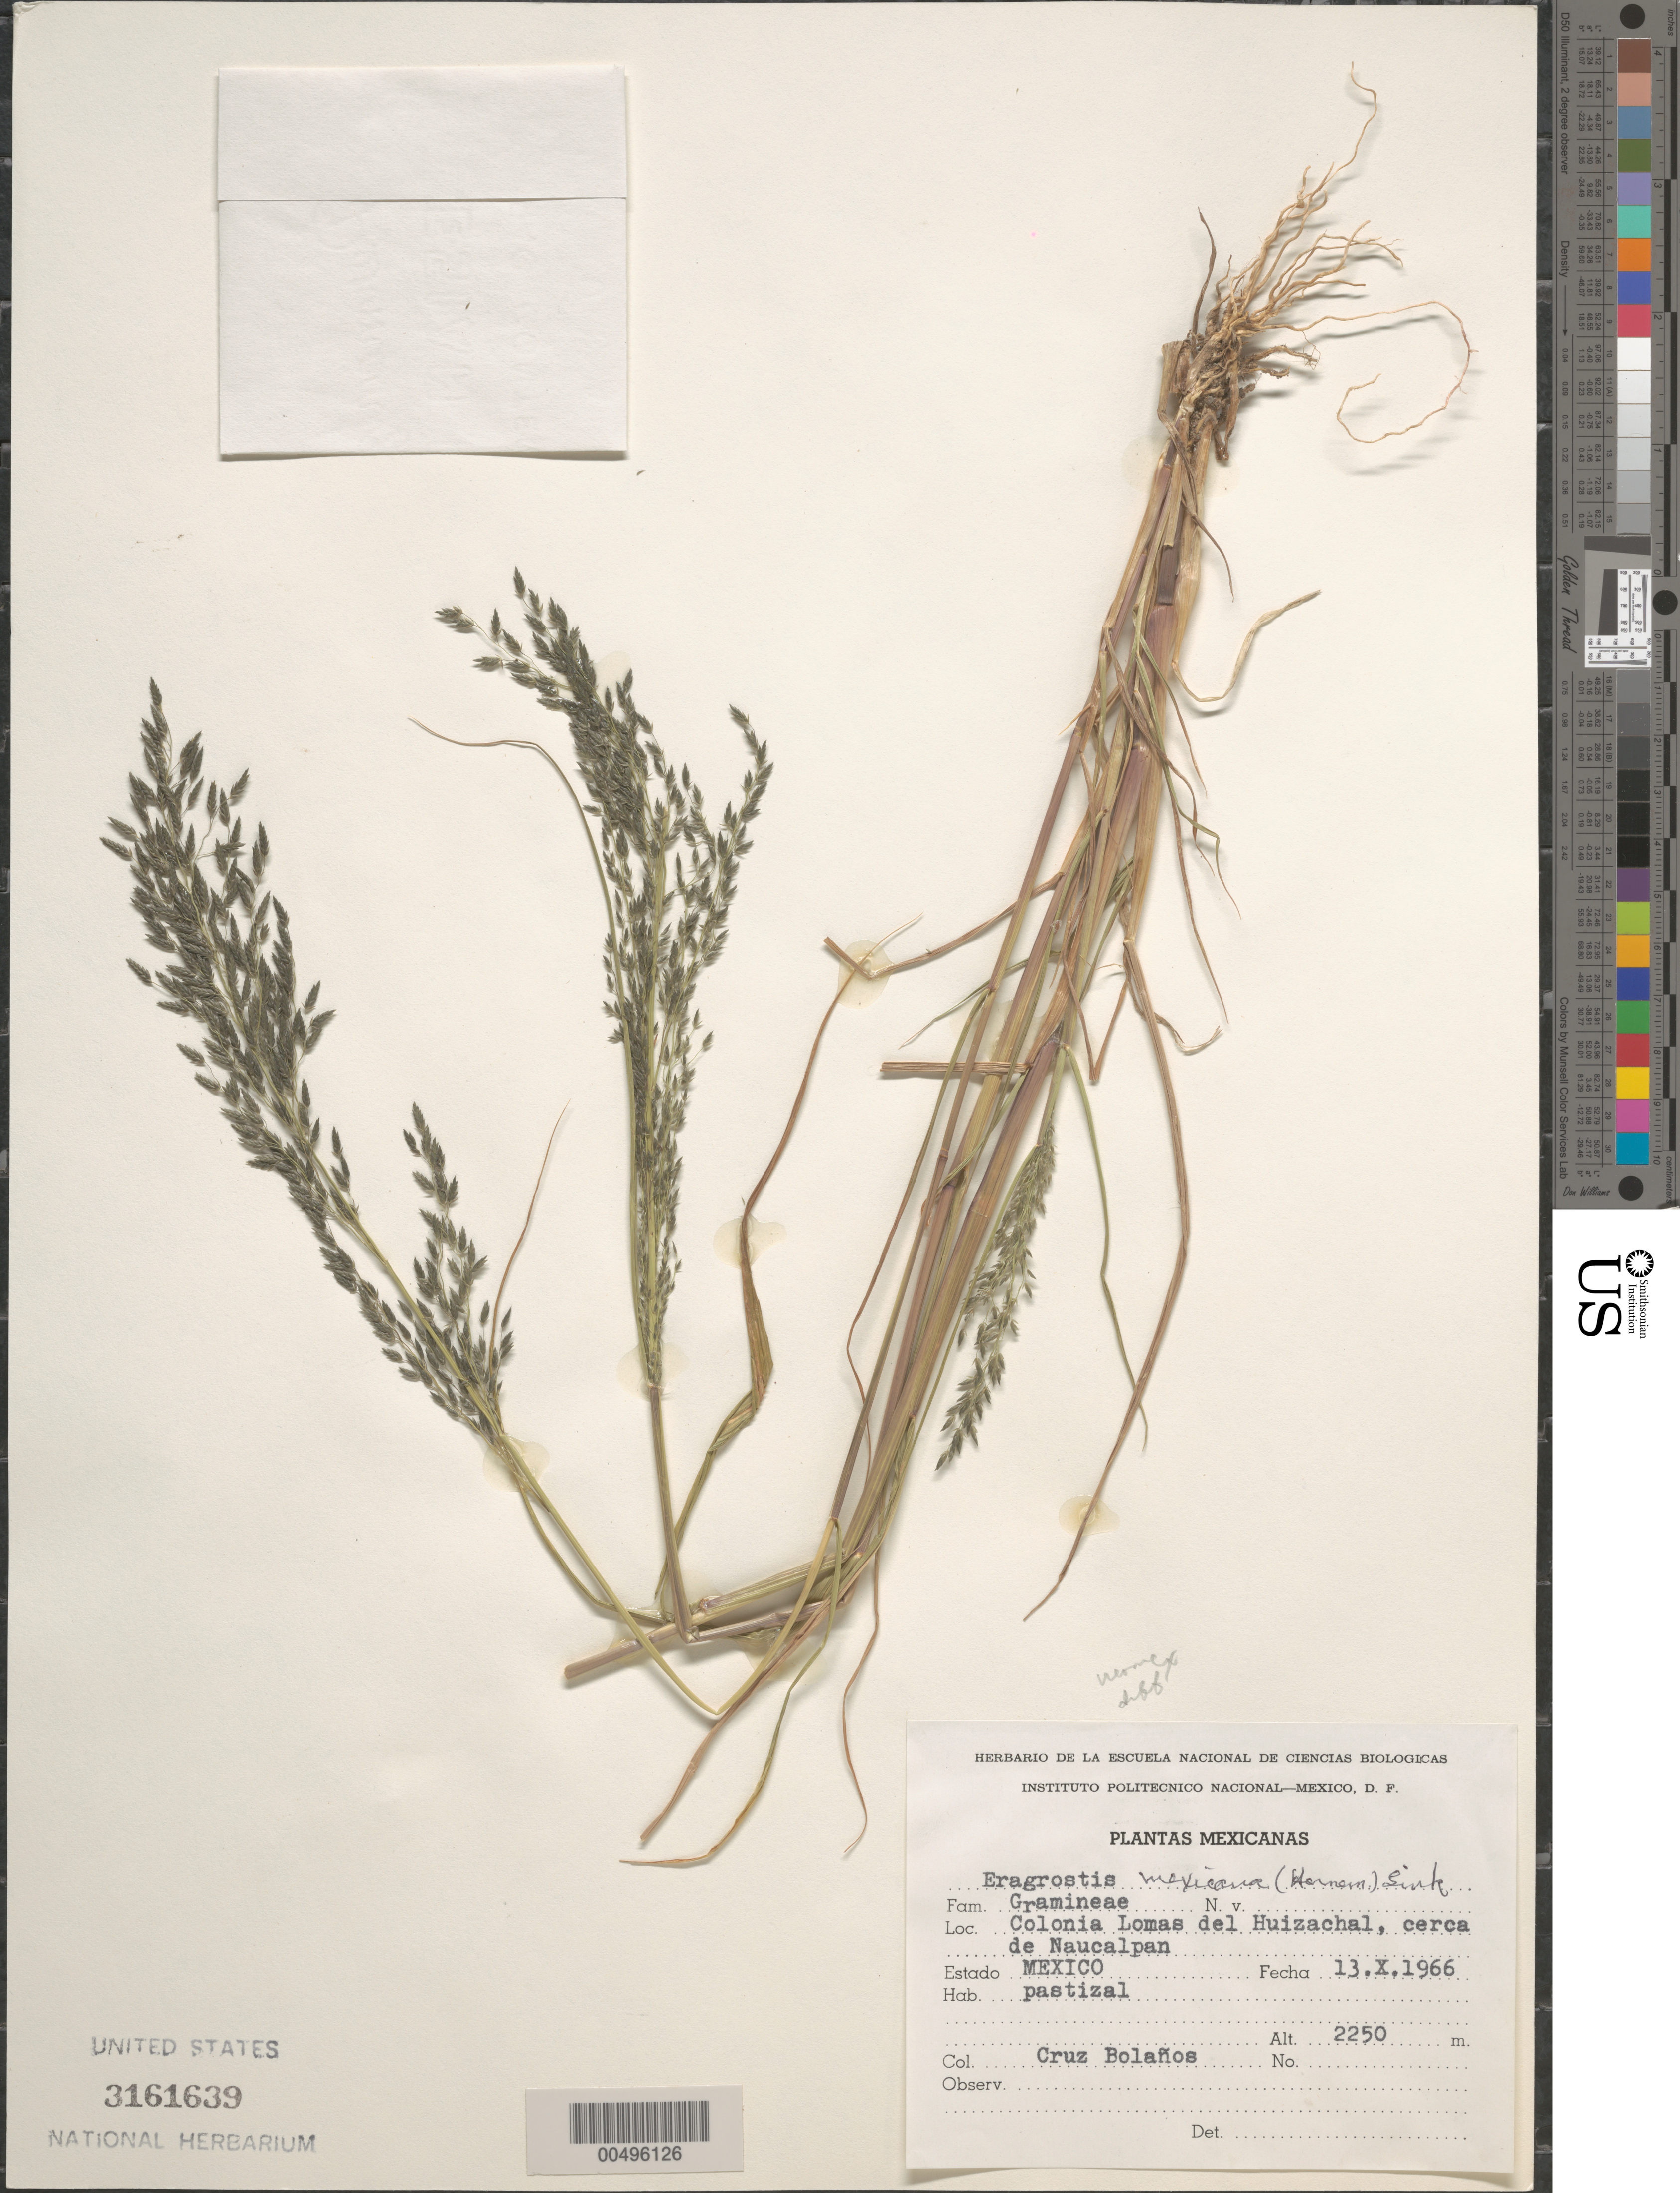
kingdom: Plantae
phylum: Tracheophyta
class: Liliopsida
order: Poales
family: Poaceae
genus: Eragrostis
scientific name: Eragrostis mexicana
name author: (Hornem.) Link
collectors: C. Bolaños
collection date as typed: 13 Oct 1966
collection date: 1966-10-13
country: Mexico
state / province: México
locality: Colonia Lomas del Huizachal, cerca de Naucalpan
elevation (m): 2250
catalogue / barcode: US 3161639